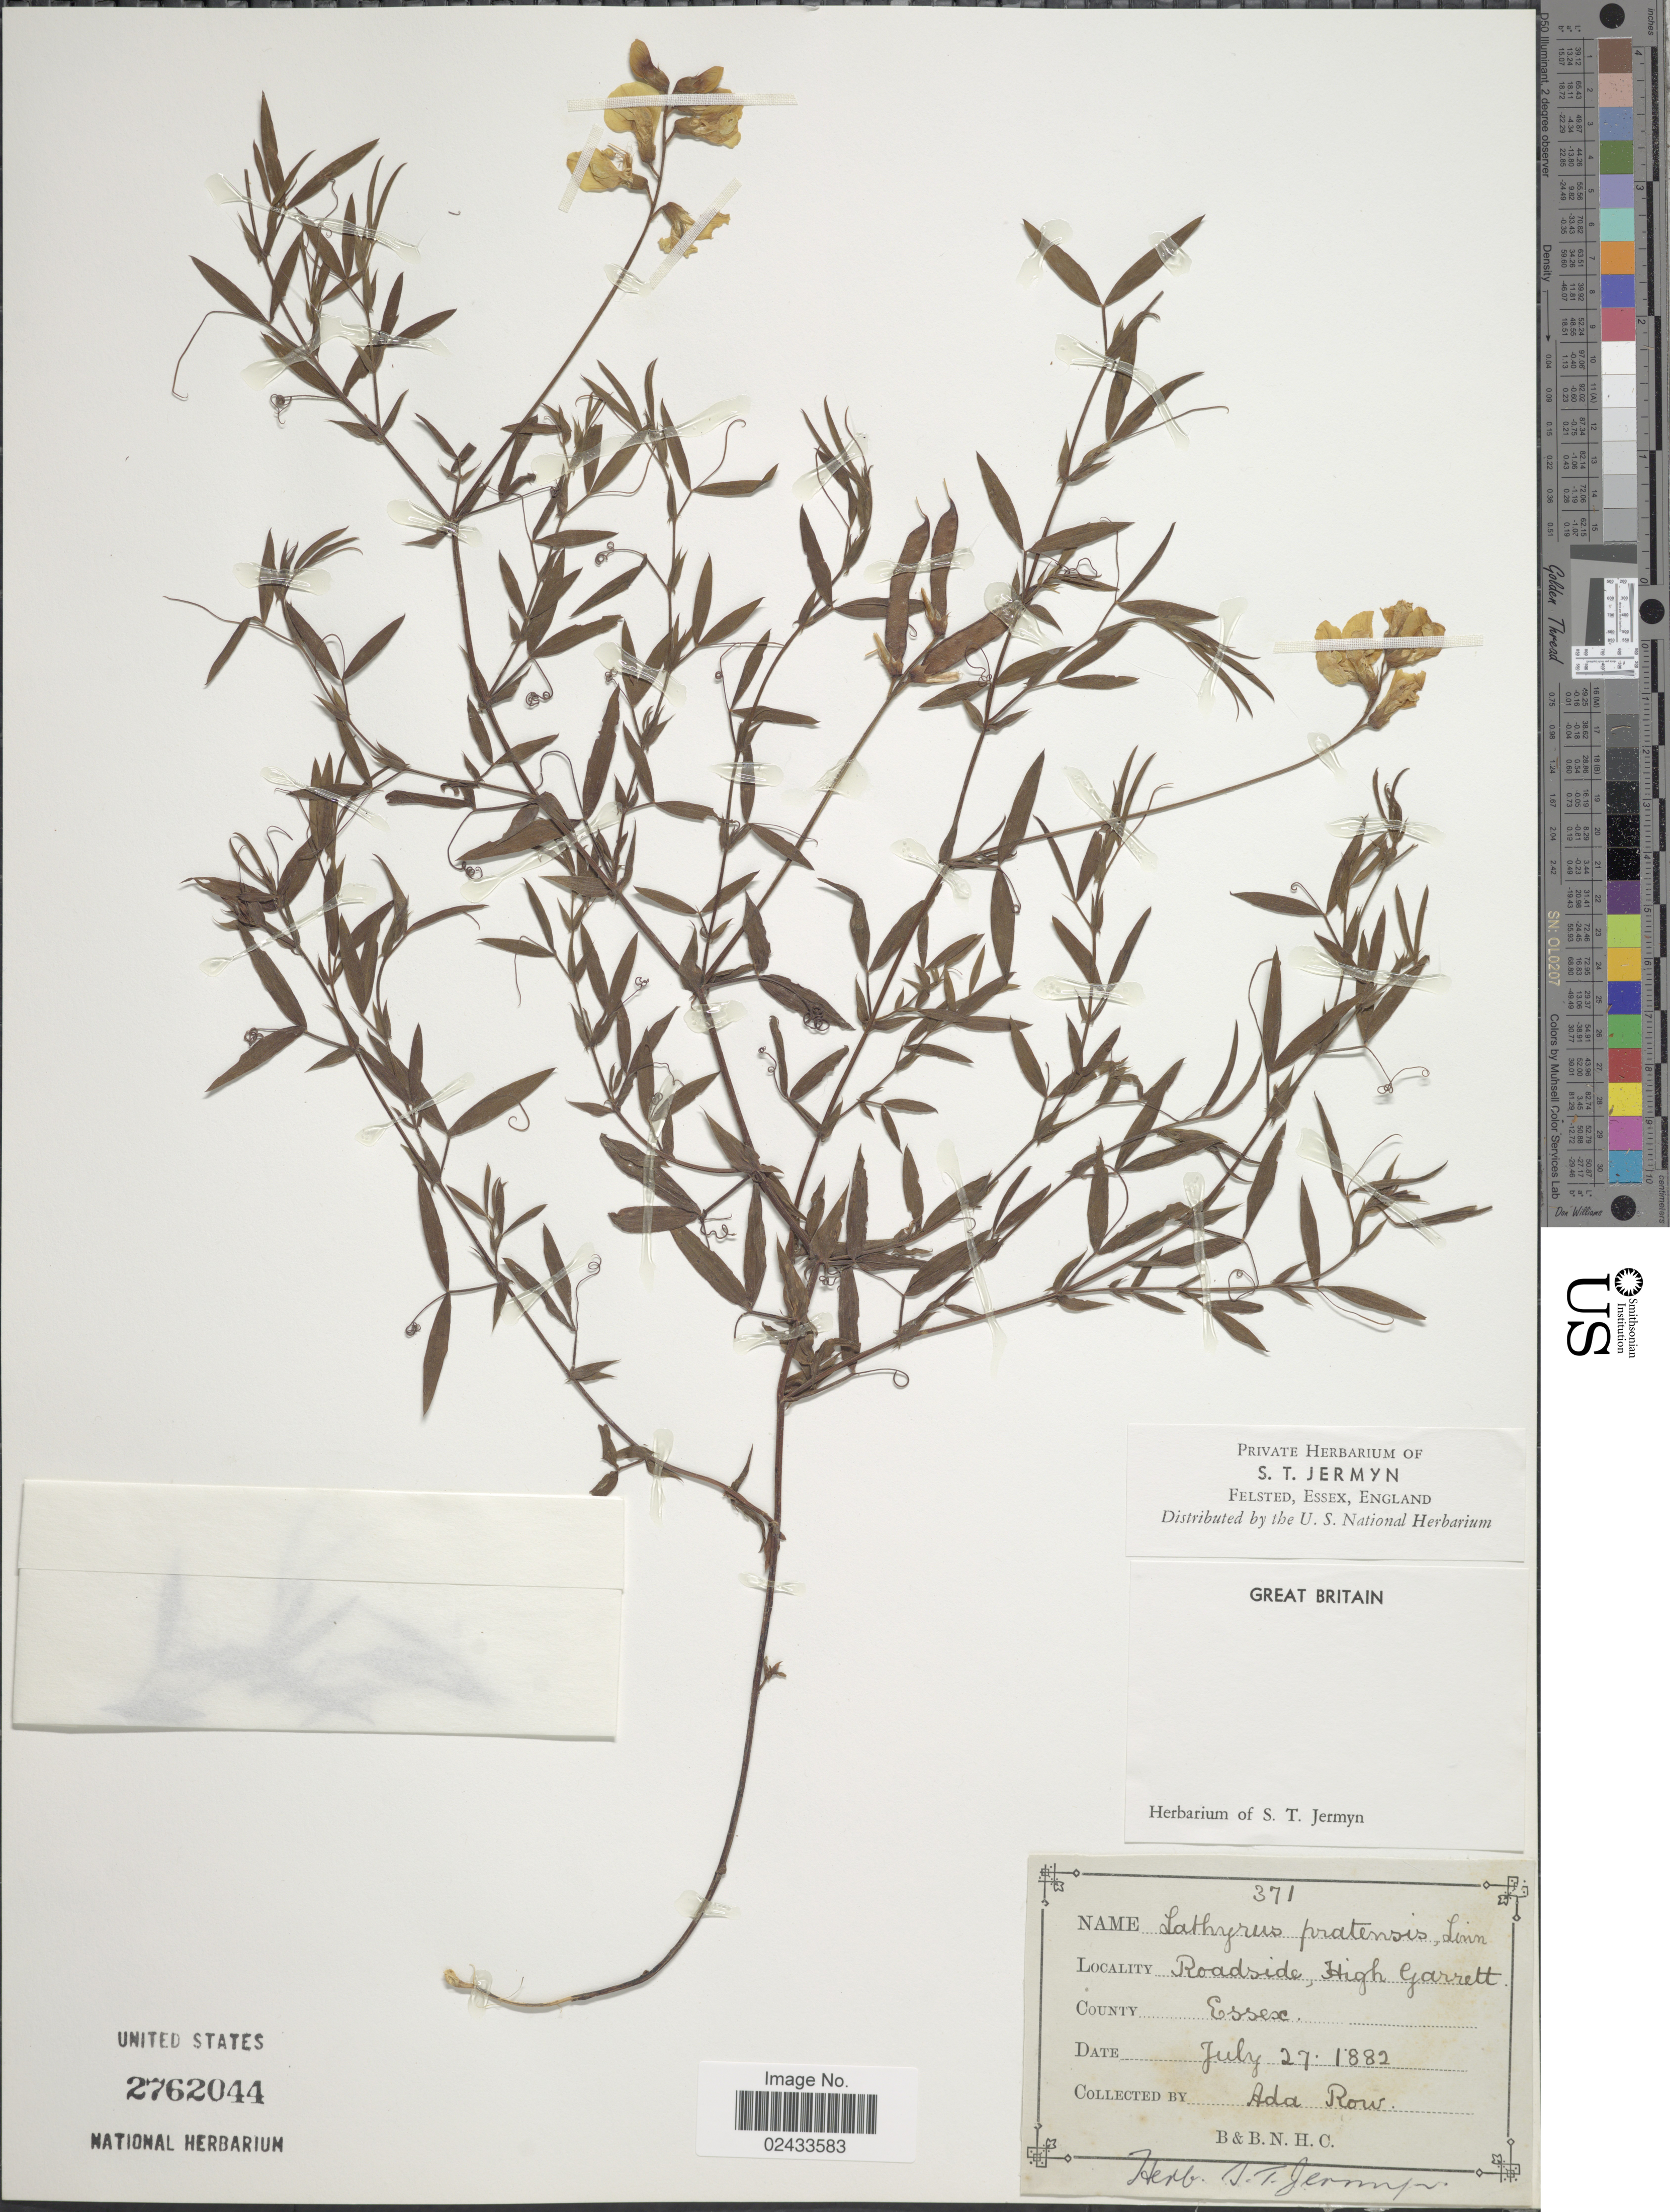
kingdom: Plantae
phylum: Tracheophyta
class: Magnoliopsida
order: Fabales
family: Fabaceae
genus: Lathyrus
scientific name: Lathyrus pratensis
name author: L.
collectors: A. Row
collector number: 371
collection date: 1882-07-27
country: United Kingdom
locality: Great Britain, Roadside, High Garrett, County Essex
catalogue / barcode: US 2762044